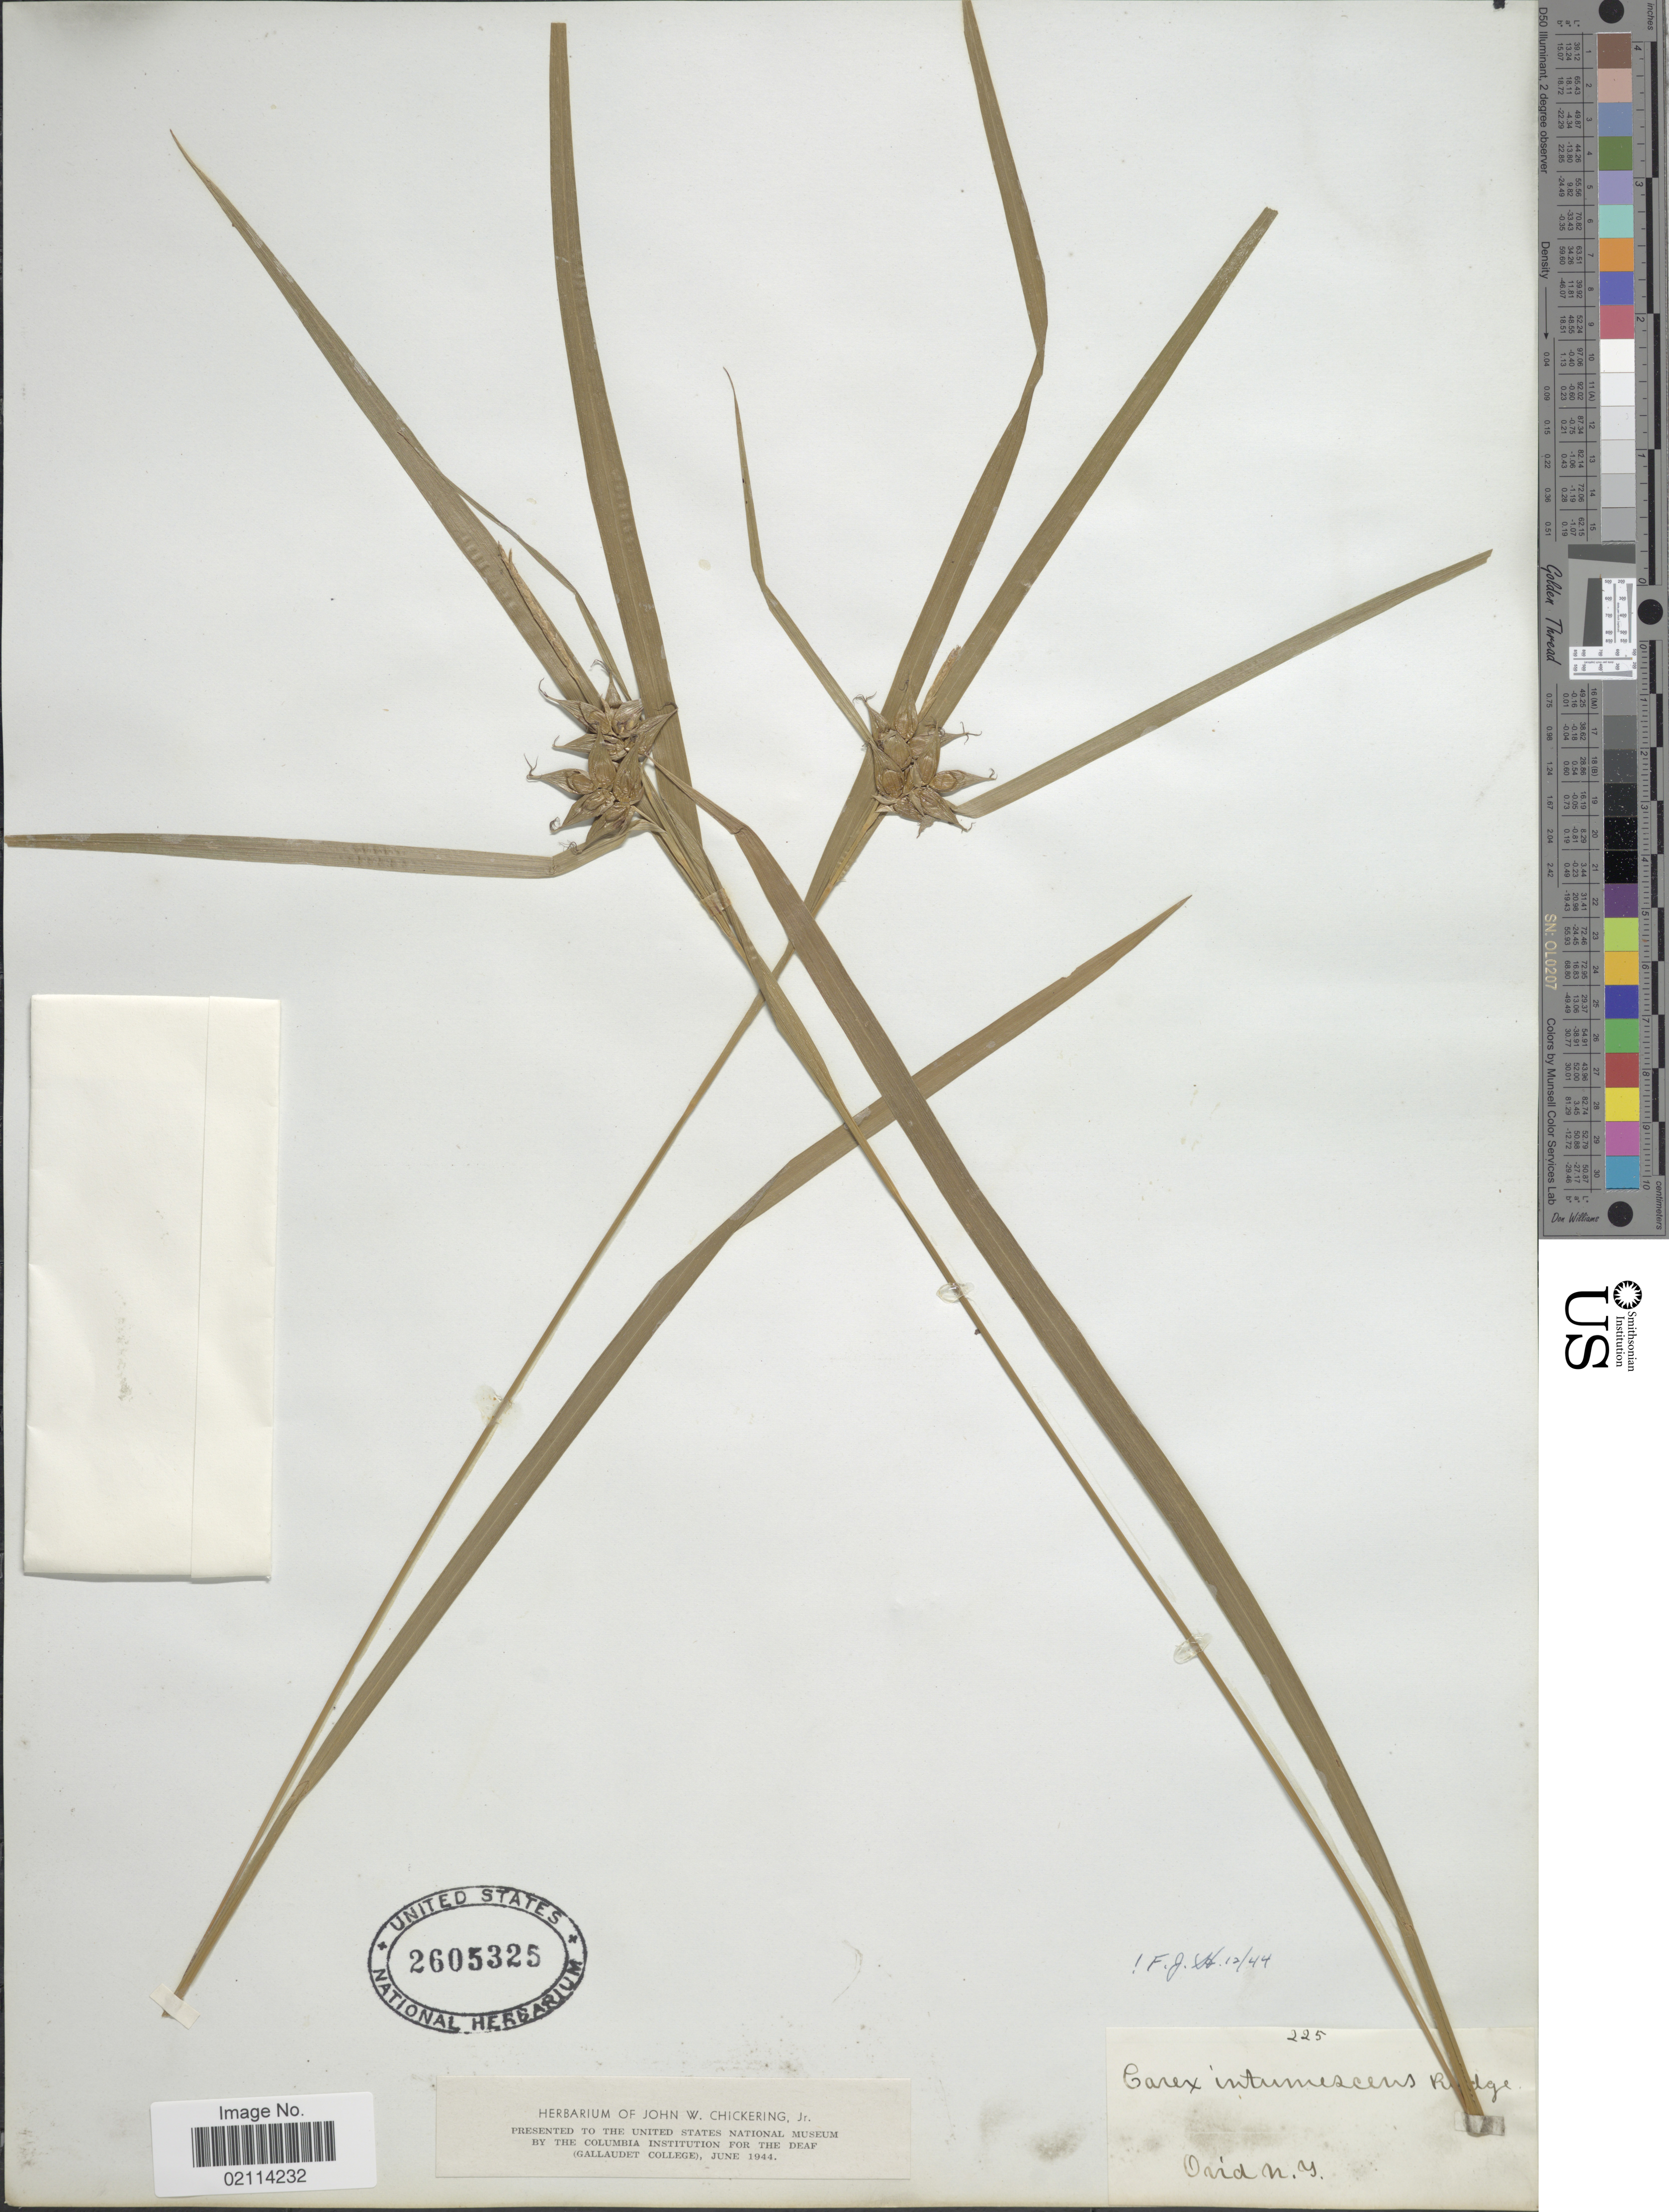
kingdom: Plantae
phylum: Tracheophyta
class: Liliopsida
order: Poales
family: Cyperaceae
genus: Carex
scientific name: Carex intumescens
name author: Rudge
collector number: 225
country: United States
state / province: New York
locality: Ovid.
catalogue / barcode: US 2605325